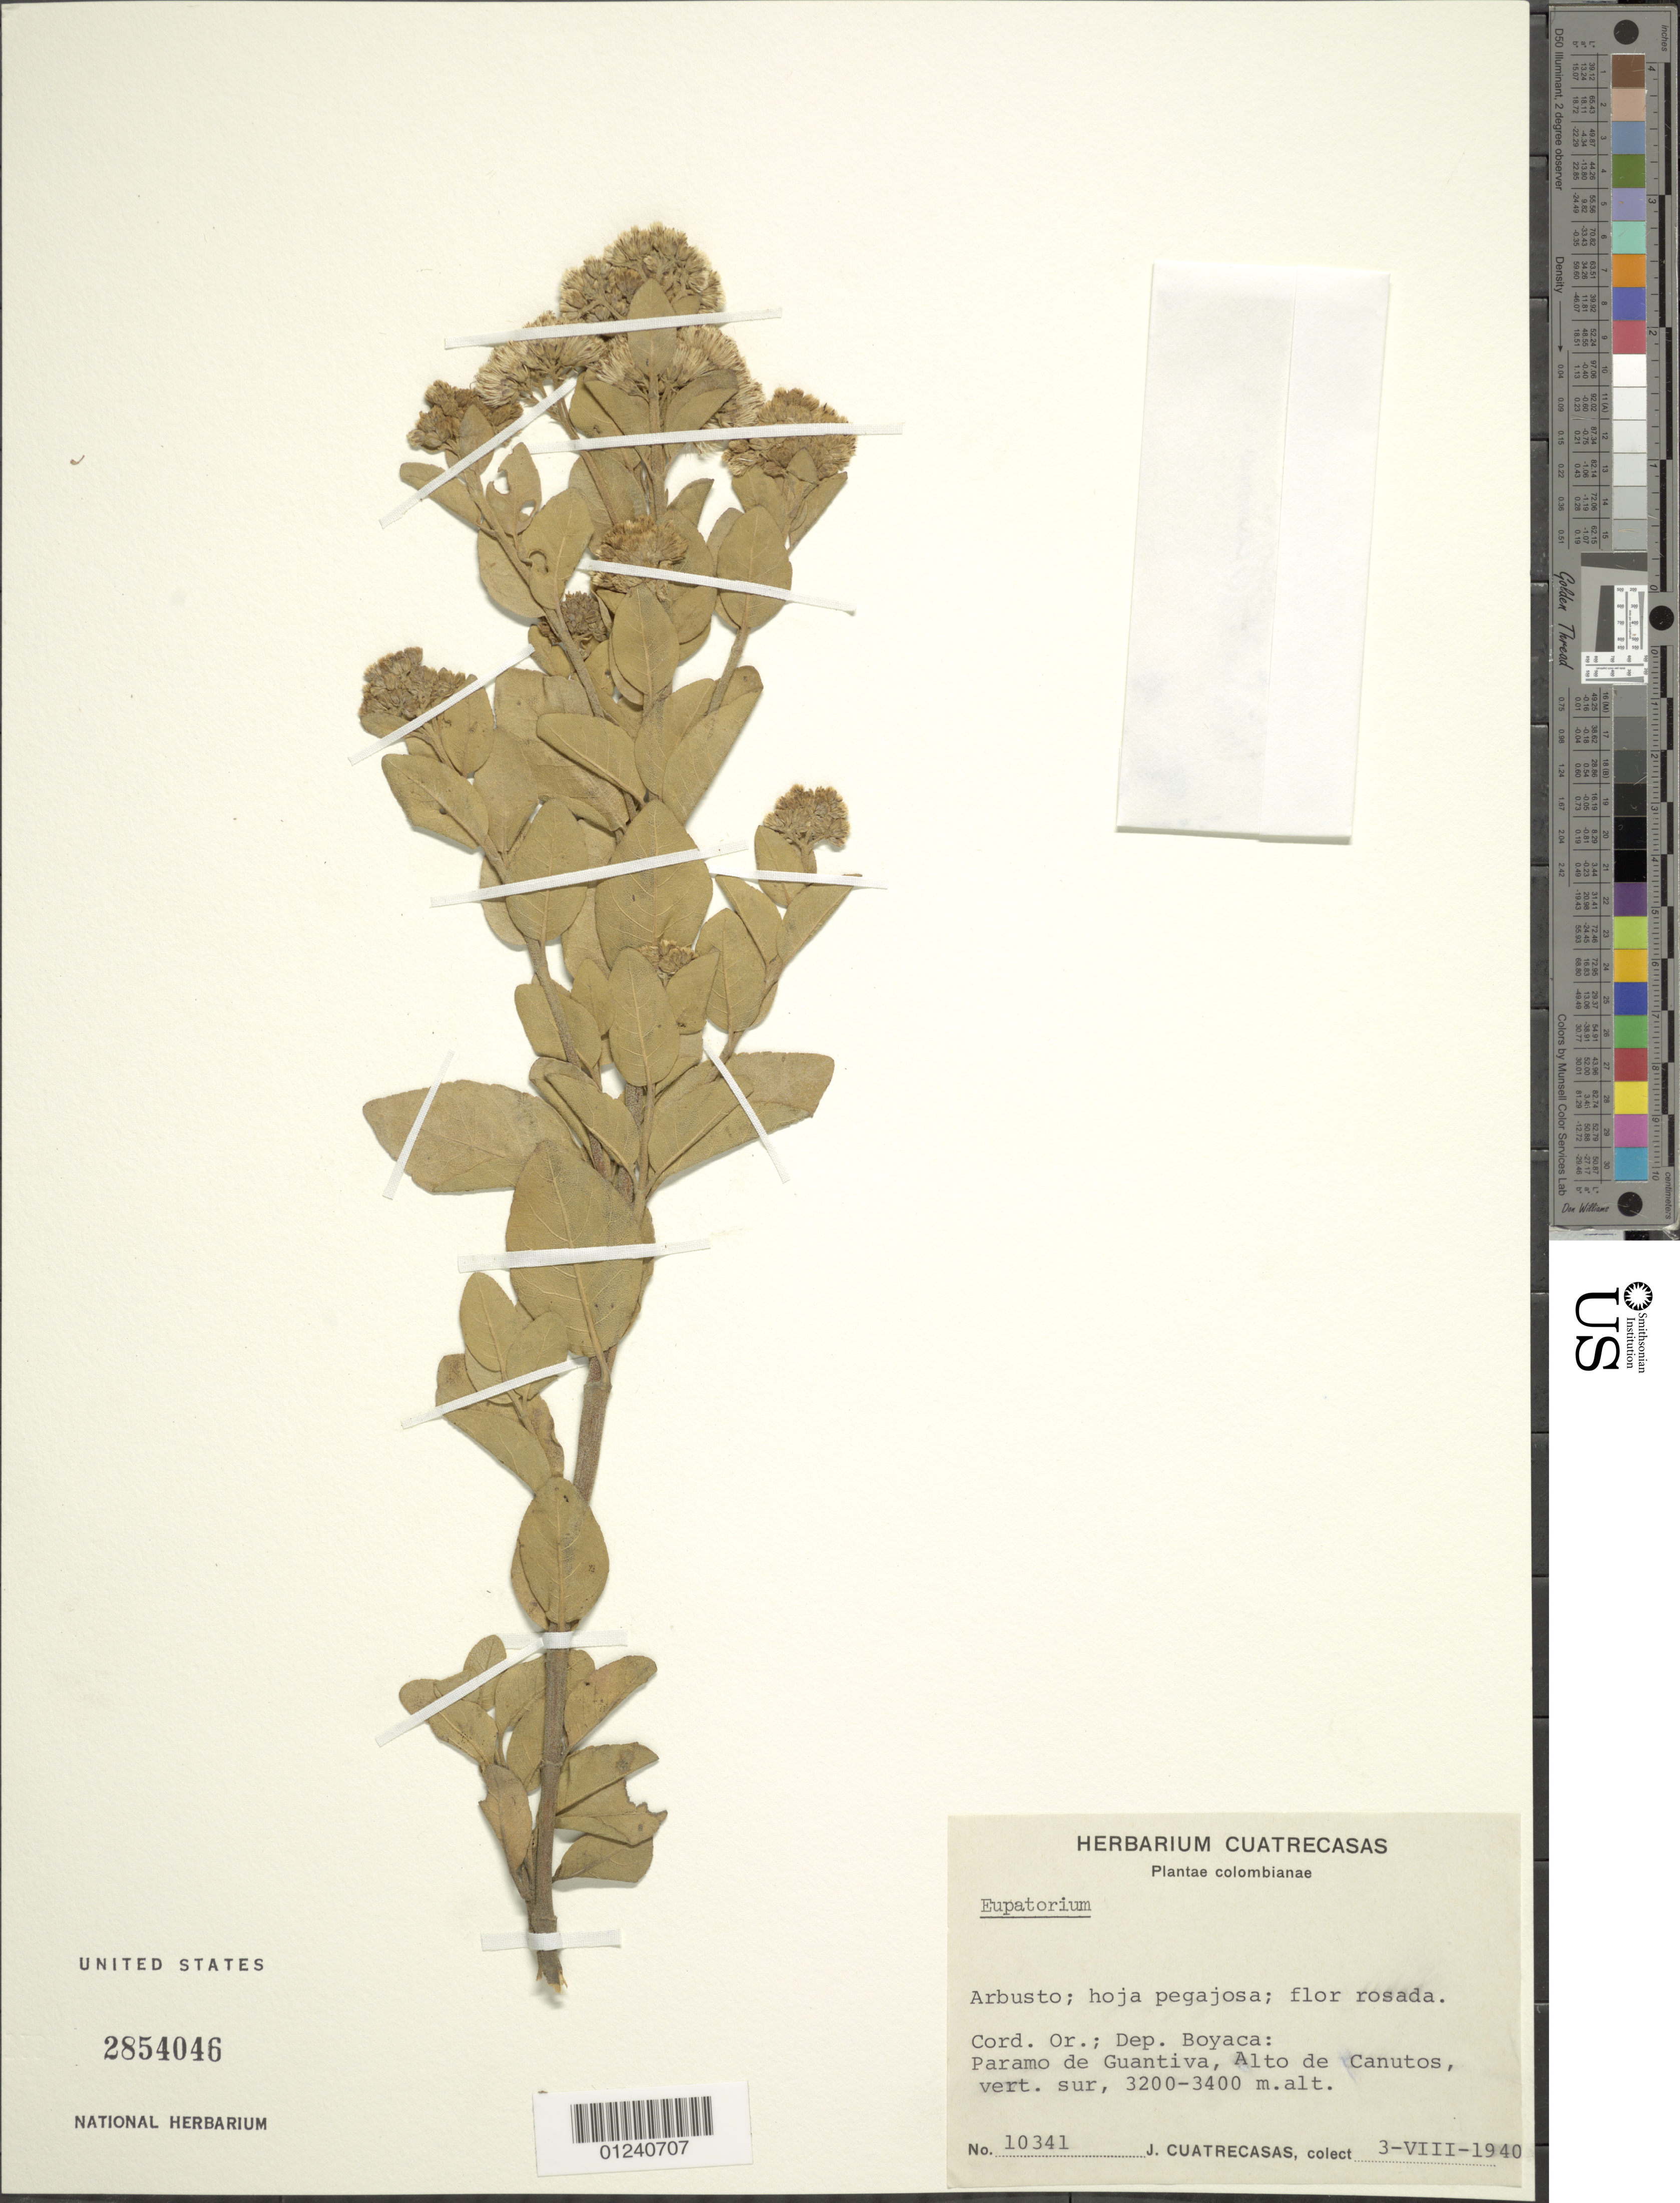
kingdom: Plantae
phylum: Tracheophyta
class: Magnoliopsida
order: Asterales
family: Asteraceae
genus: Ageratina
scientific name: Ageratina sp.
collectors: J. Cuatrecasas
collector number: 10341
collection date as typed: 03 Aug 1940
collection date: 1940-08-03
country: Colombia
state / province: Boyacá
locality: Cordillera Oriental. Páramo de Guantiva: Alto de Canutos, vert. sur.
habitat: paramo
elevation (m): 3200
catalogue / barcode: US 2854046